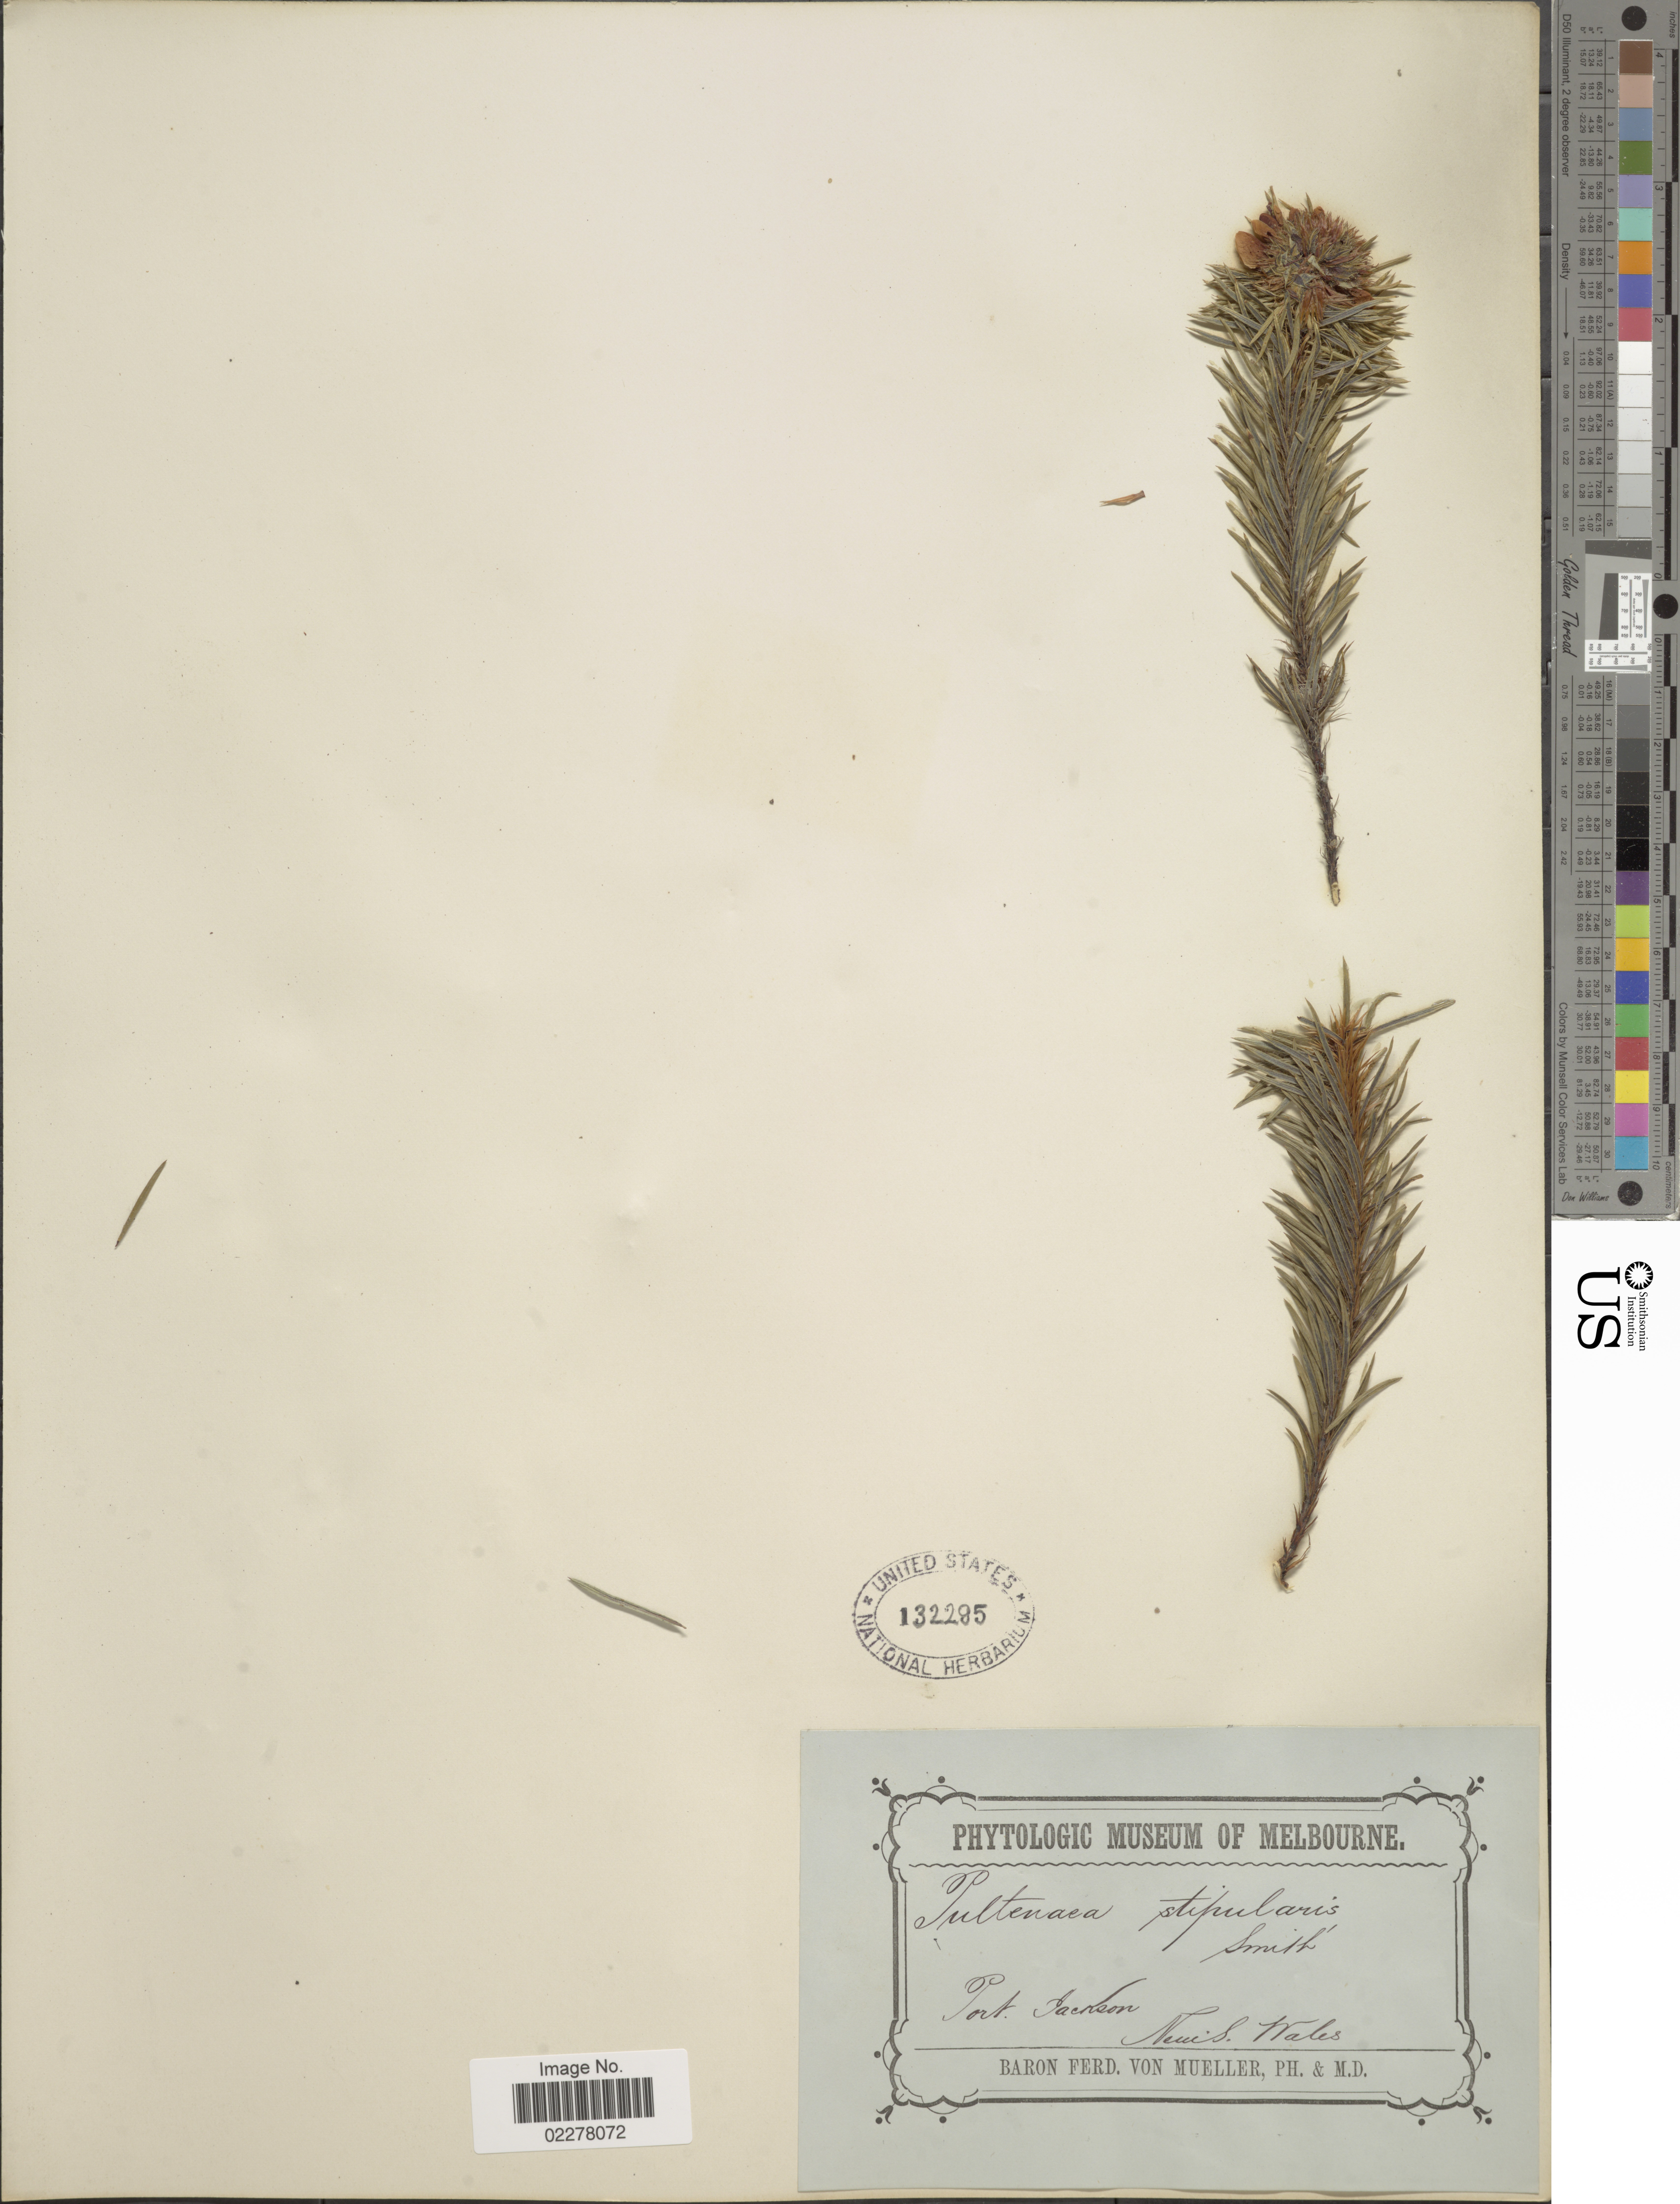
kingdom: Plantae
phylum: Tracheophyta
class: Magnoliopsida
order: Fabales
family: Fabaceae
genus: Pultenaea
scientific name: Pultenaea stipularis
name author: Sm.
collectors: F. von Mueller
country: Australia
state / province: New South Wales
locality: Port Jackson. New S. Wales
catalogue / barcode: US 132295